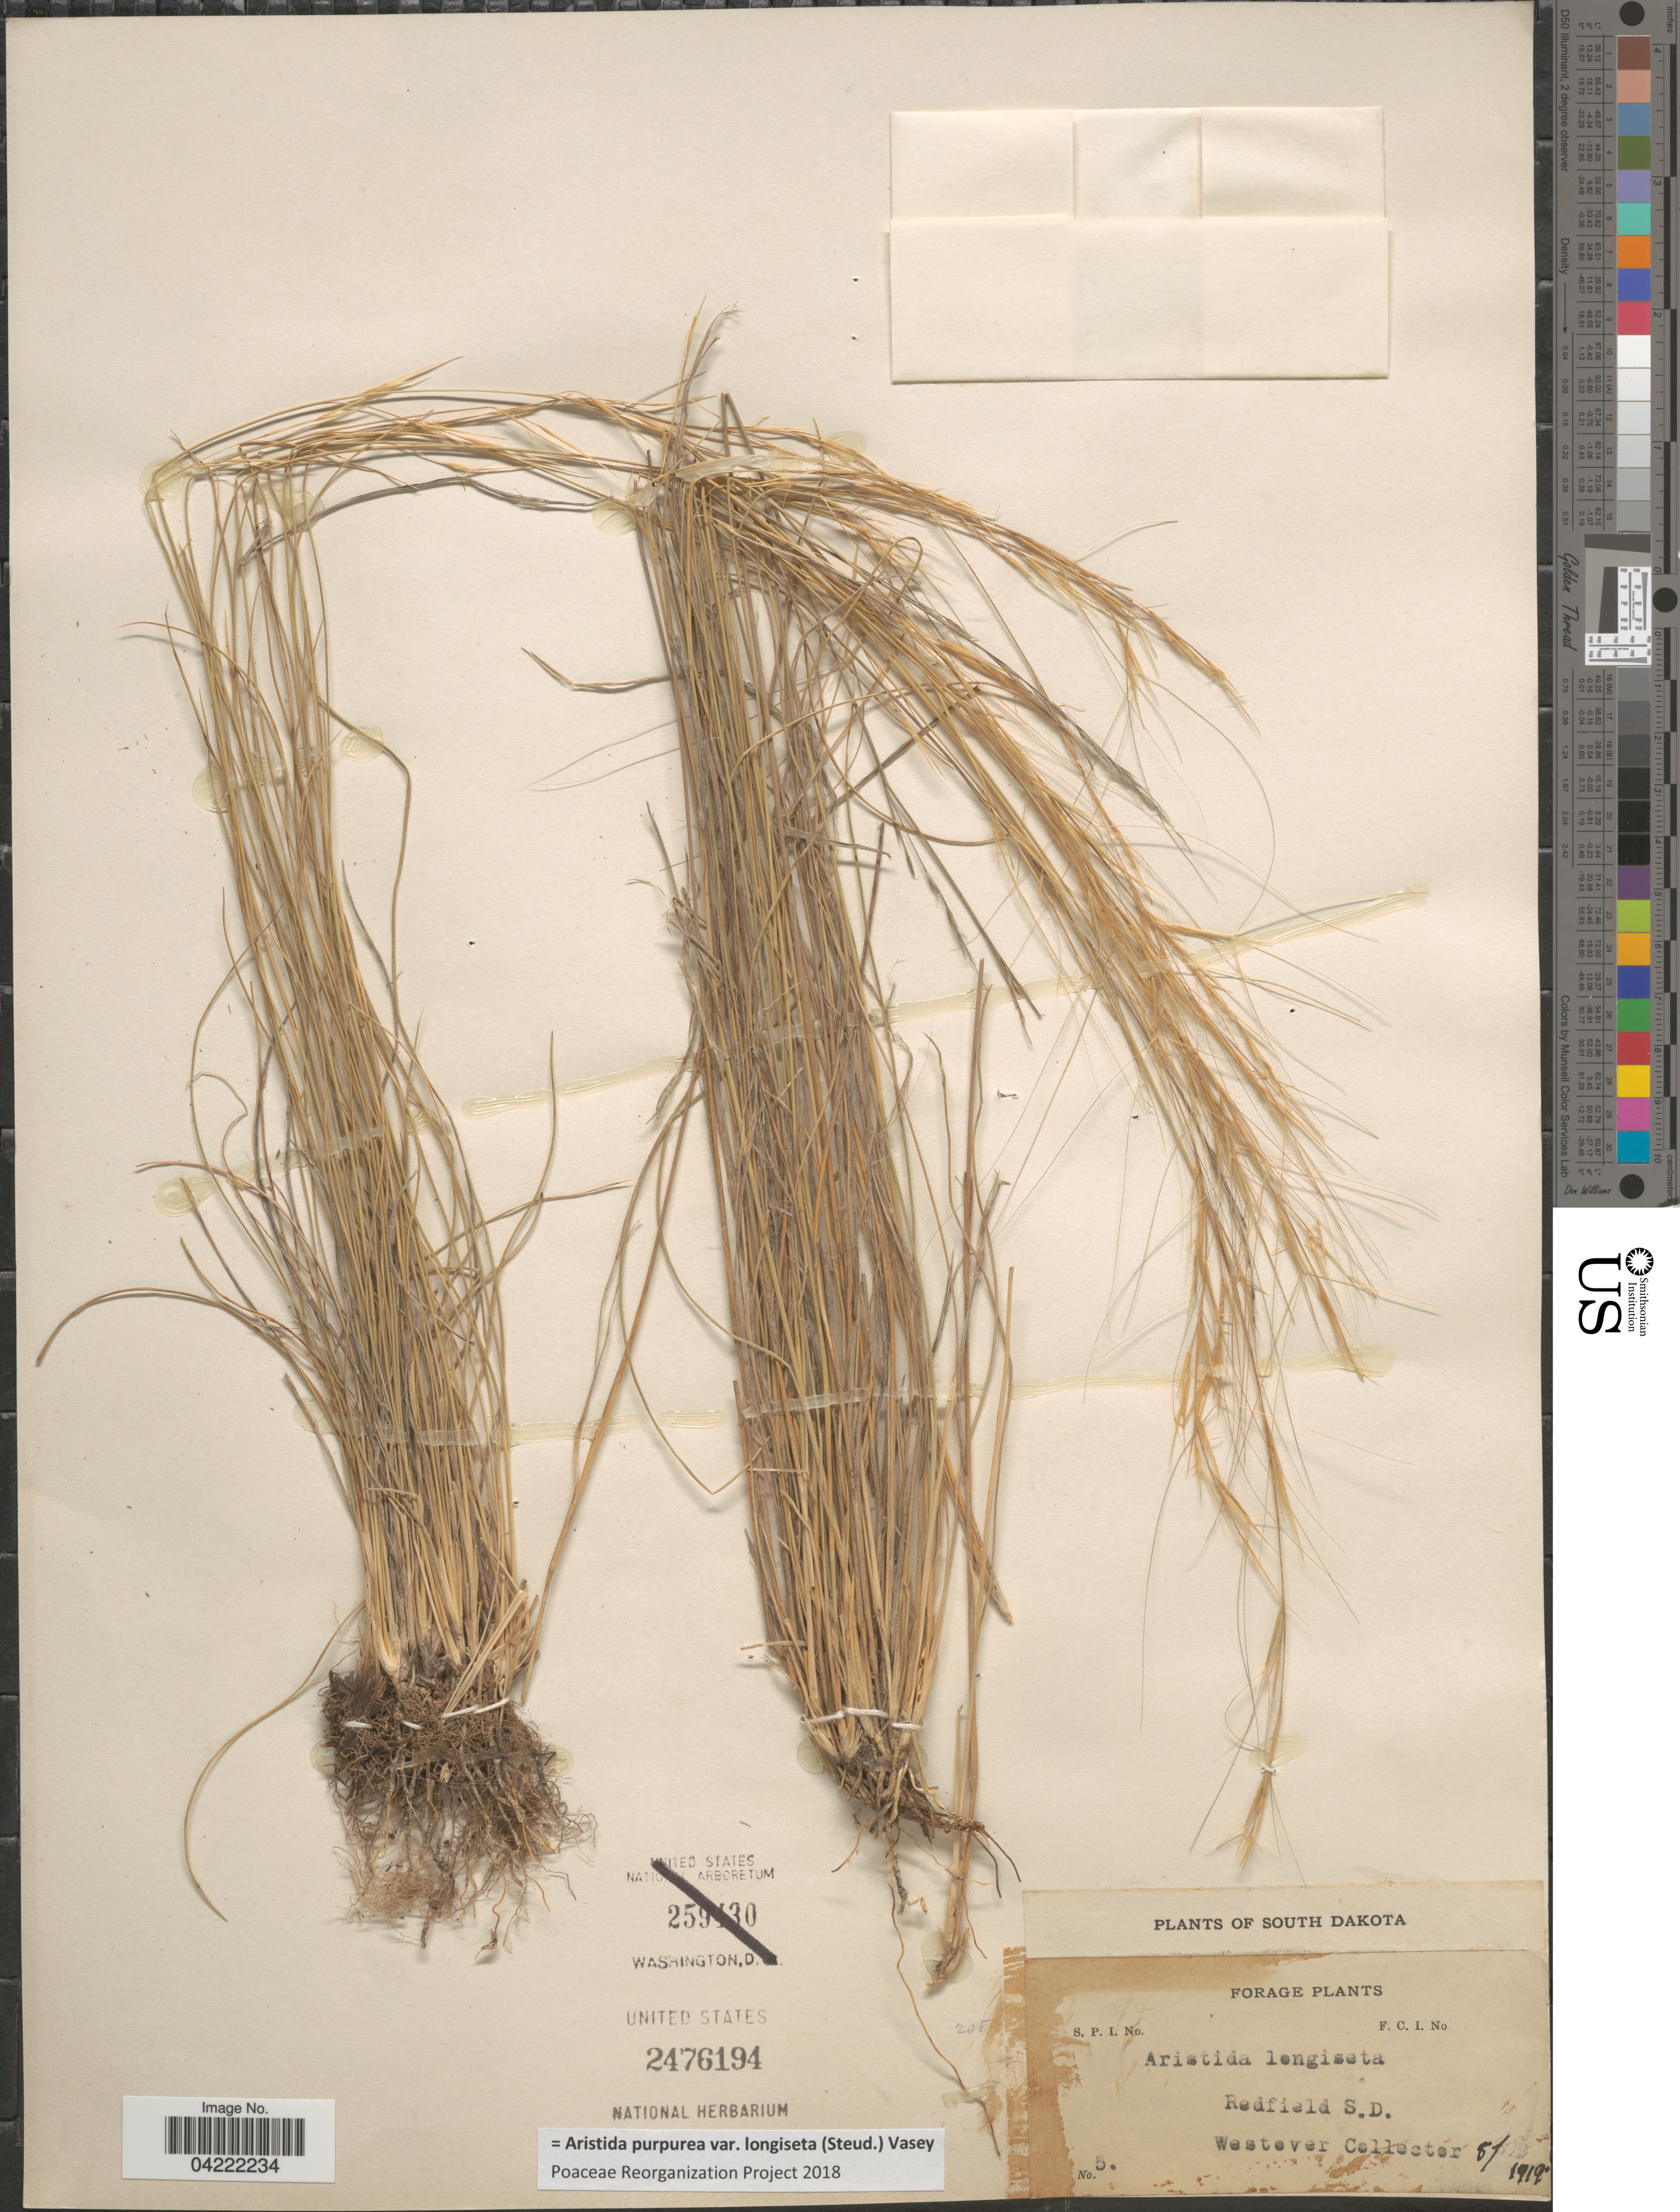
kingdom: Plantae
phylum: Tracheophyta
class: Liliopsida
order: Poales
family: Poaceae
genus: Aristida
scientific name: Aristida purpurea var. longiseta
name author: (Steud.) Vasey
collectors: Westover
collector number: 5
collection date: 1919-08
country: United States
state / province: South Dakota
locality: Forage. Redfield.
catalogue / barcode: US 2476194